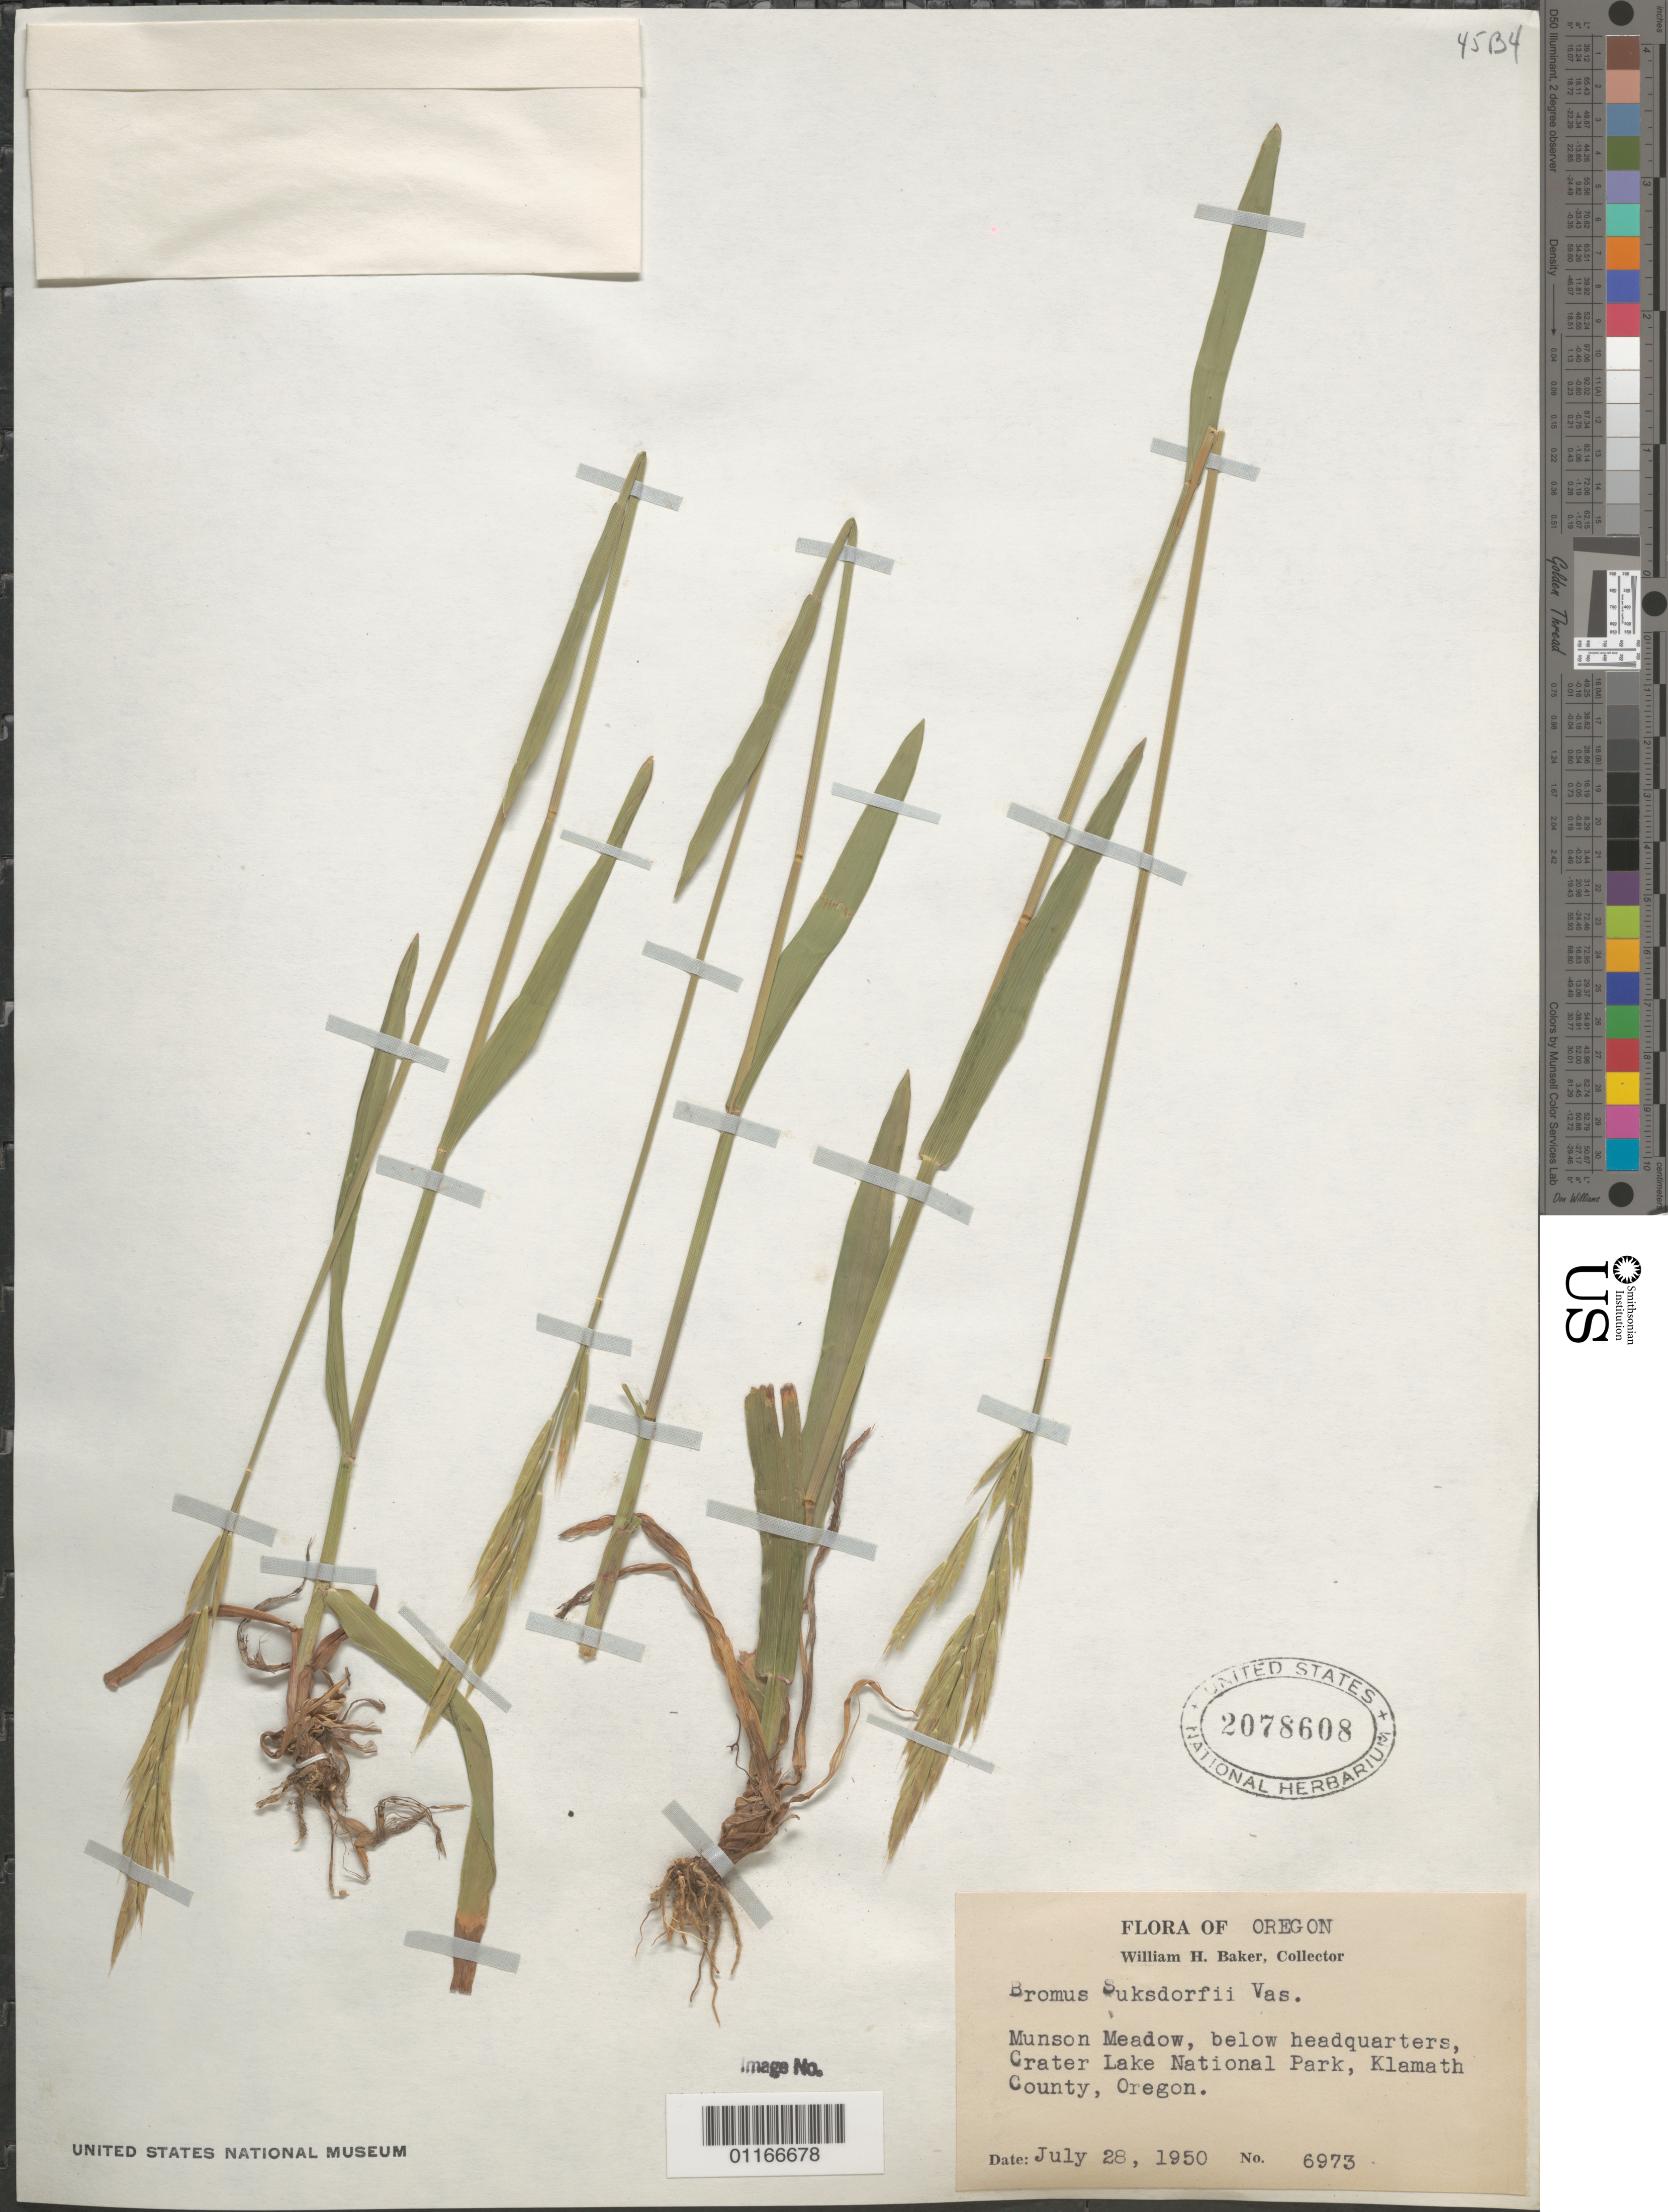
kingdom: Plantae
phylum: Tracheophyta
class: Liliopsida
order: Poales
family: Poaceae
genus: Bromus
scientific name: Bromus suksdorfii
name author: Vasey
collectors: W. H. Baker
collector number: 6973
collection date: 1950-07-28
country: United States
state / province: Oregon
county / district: Klamath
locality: Munson Meadow, below headquarters. Crater Lake National Park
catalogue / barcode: US 2078608